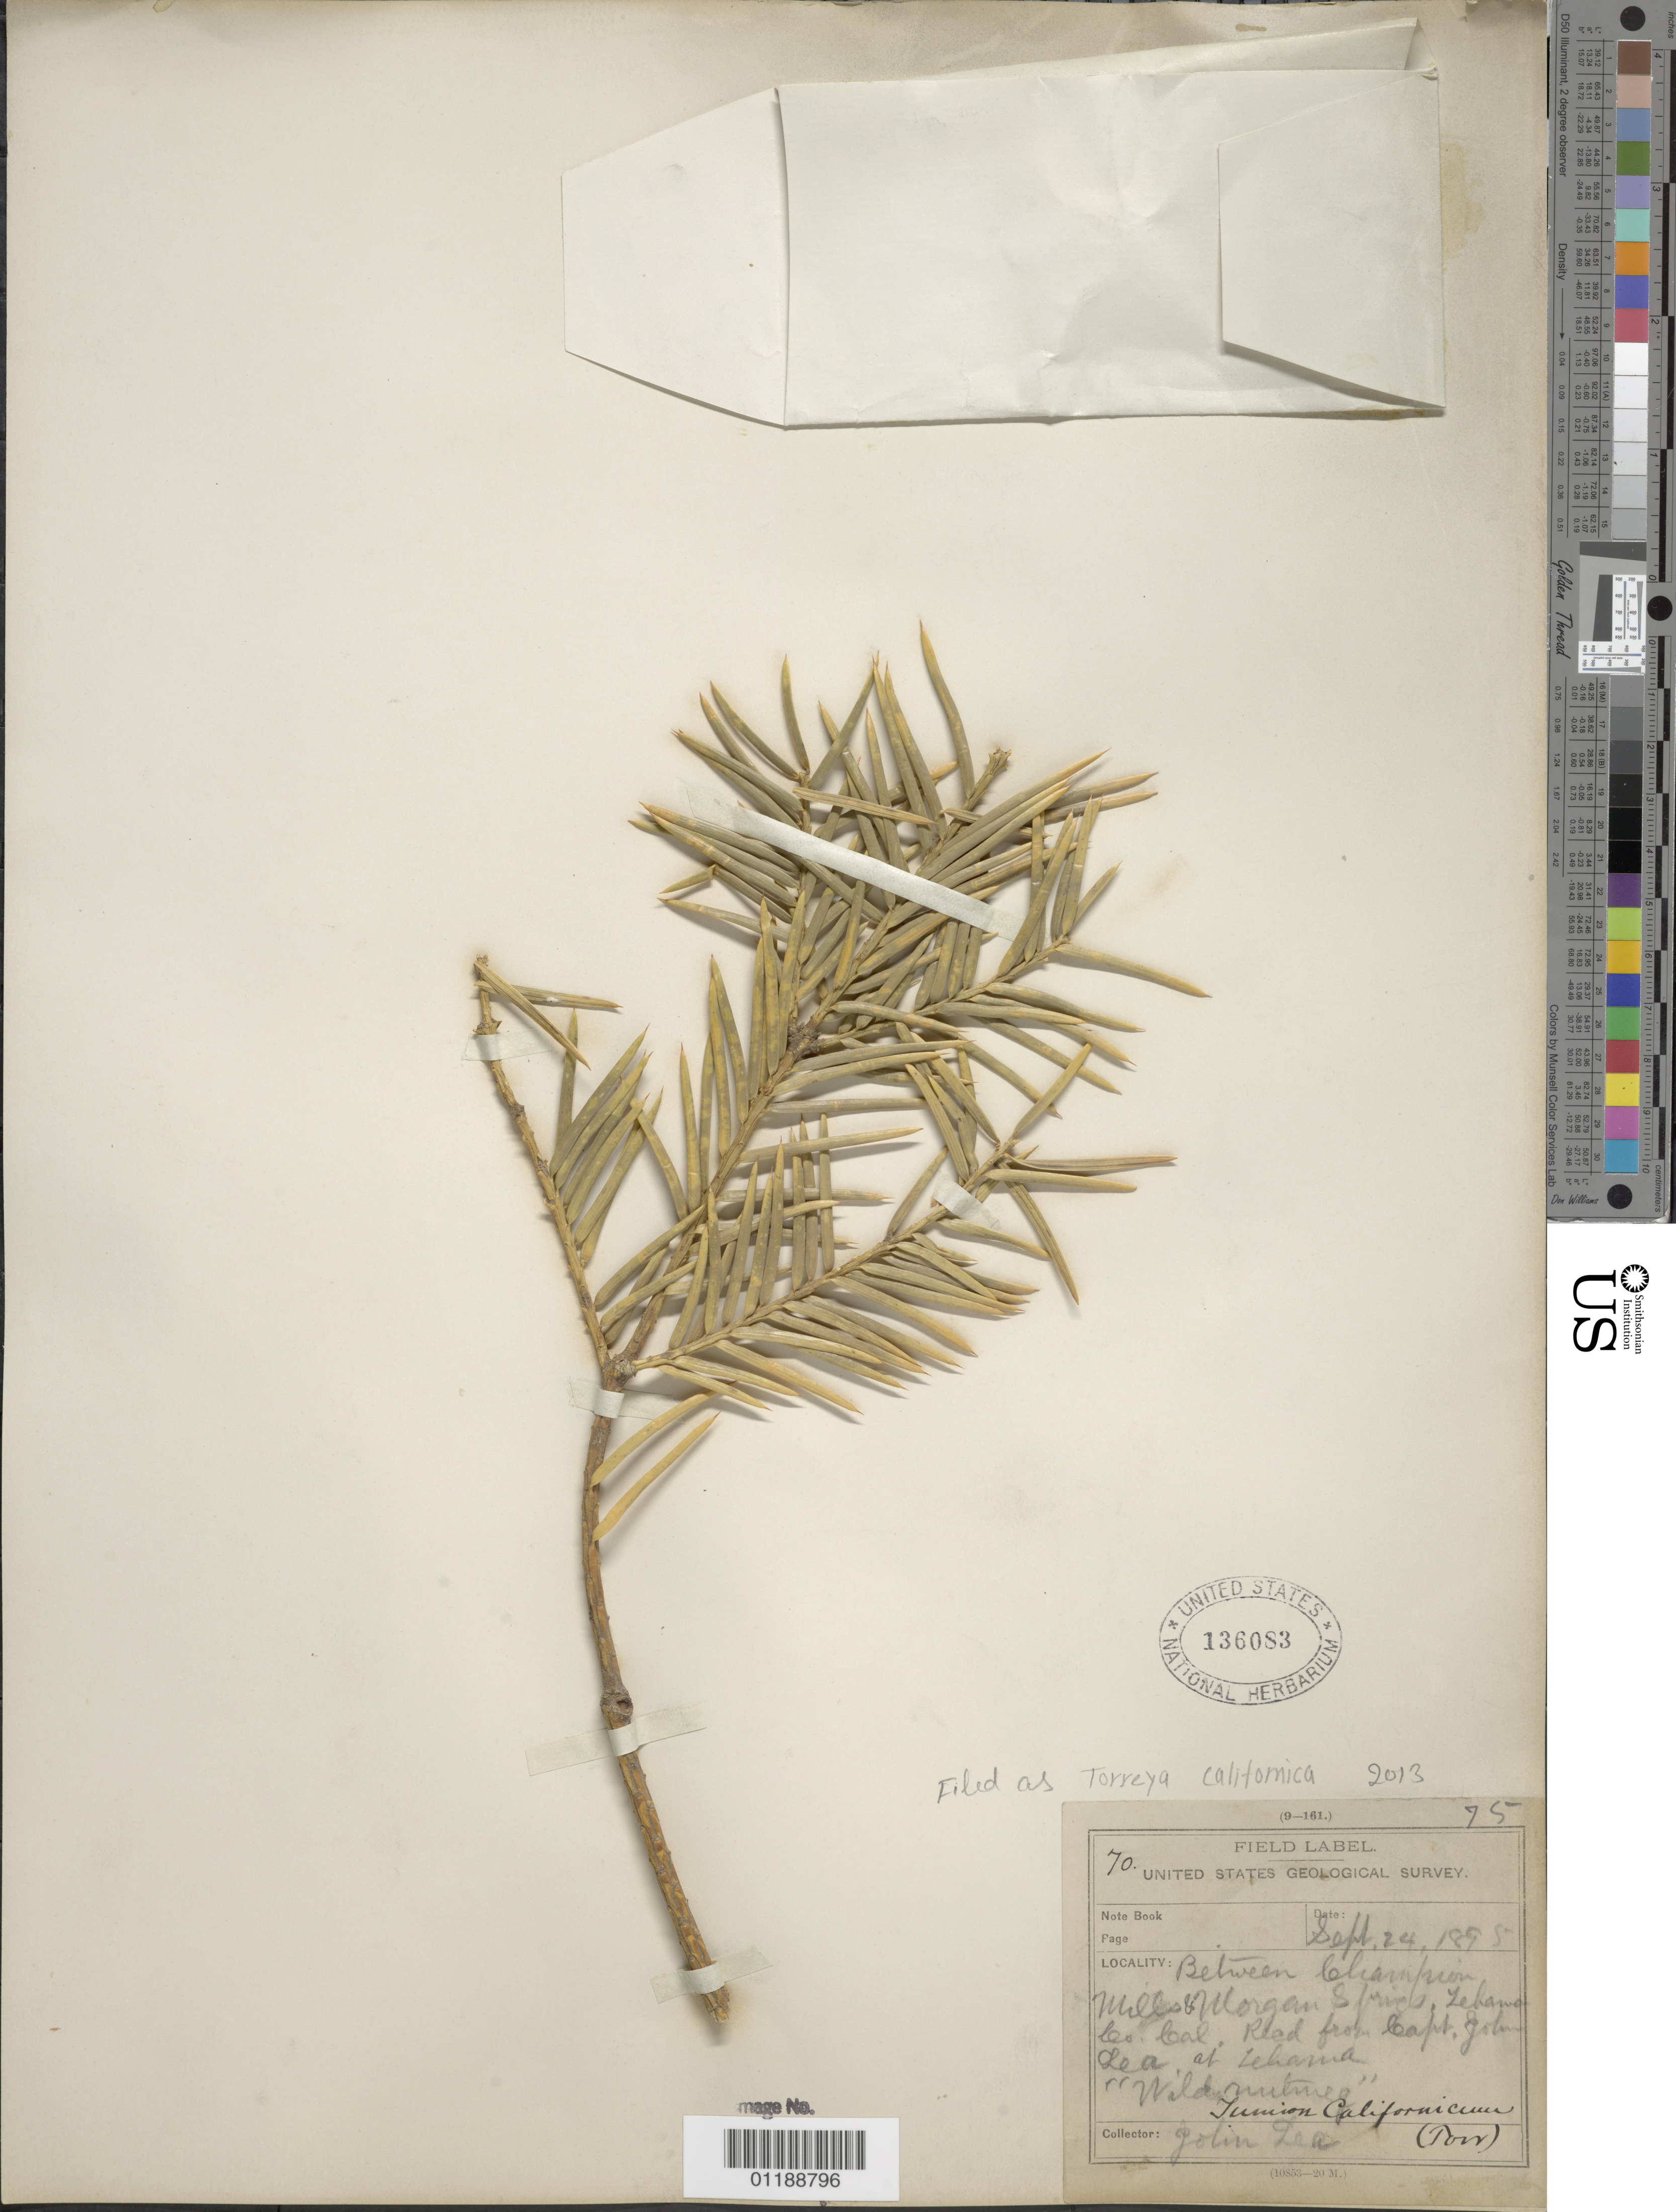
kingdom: Plantae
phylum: Tracheophyta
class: Pinopsida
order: Pinales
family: Taxaceae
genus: Torreya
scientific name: Torreya californica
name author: Torr.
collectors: J. Lea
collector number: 70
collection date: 1895-09-24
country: United States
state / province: California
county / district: Tehama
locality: Mills and Morgan Springs.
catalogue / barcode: US 136083